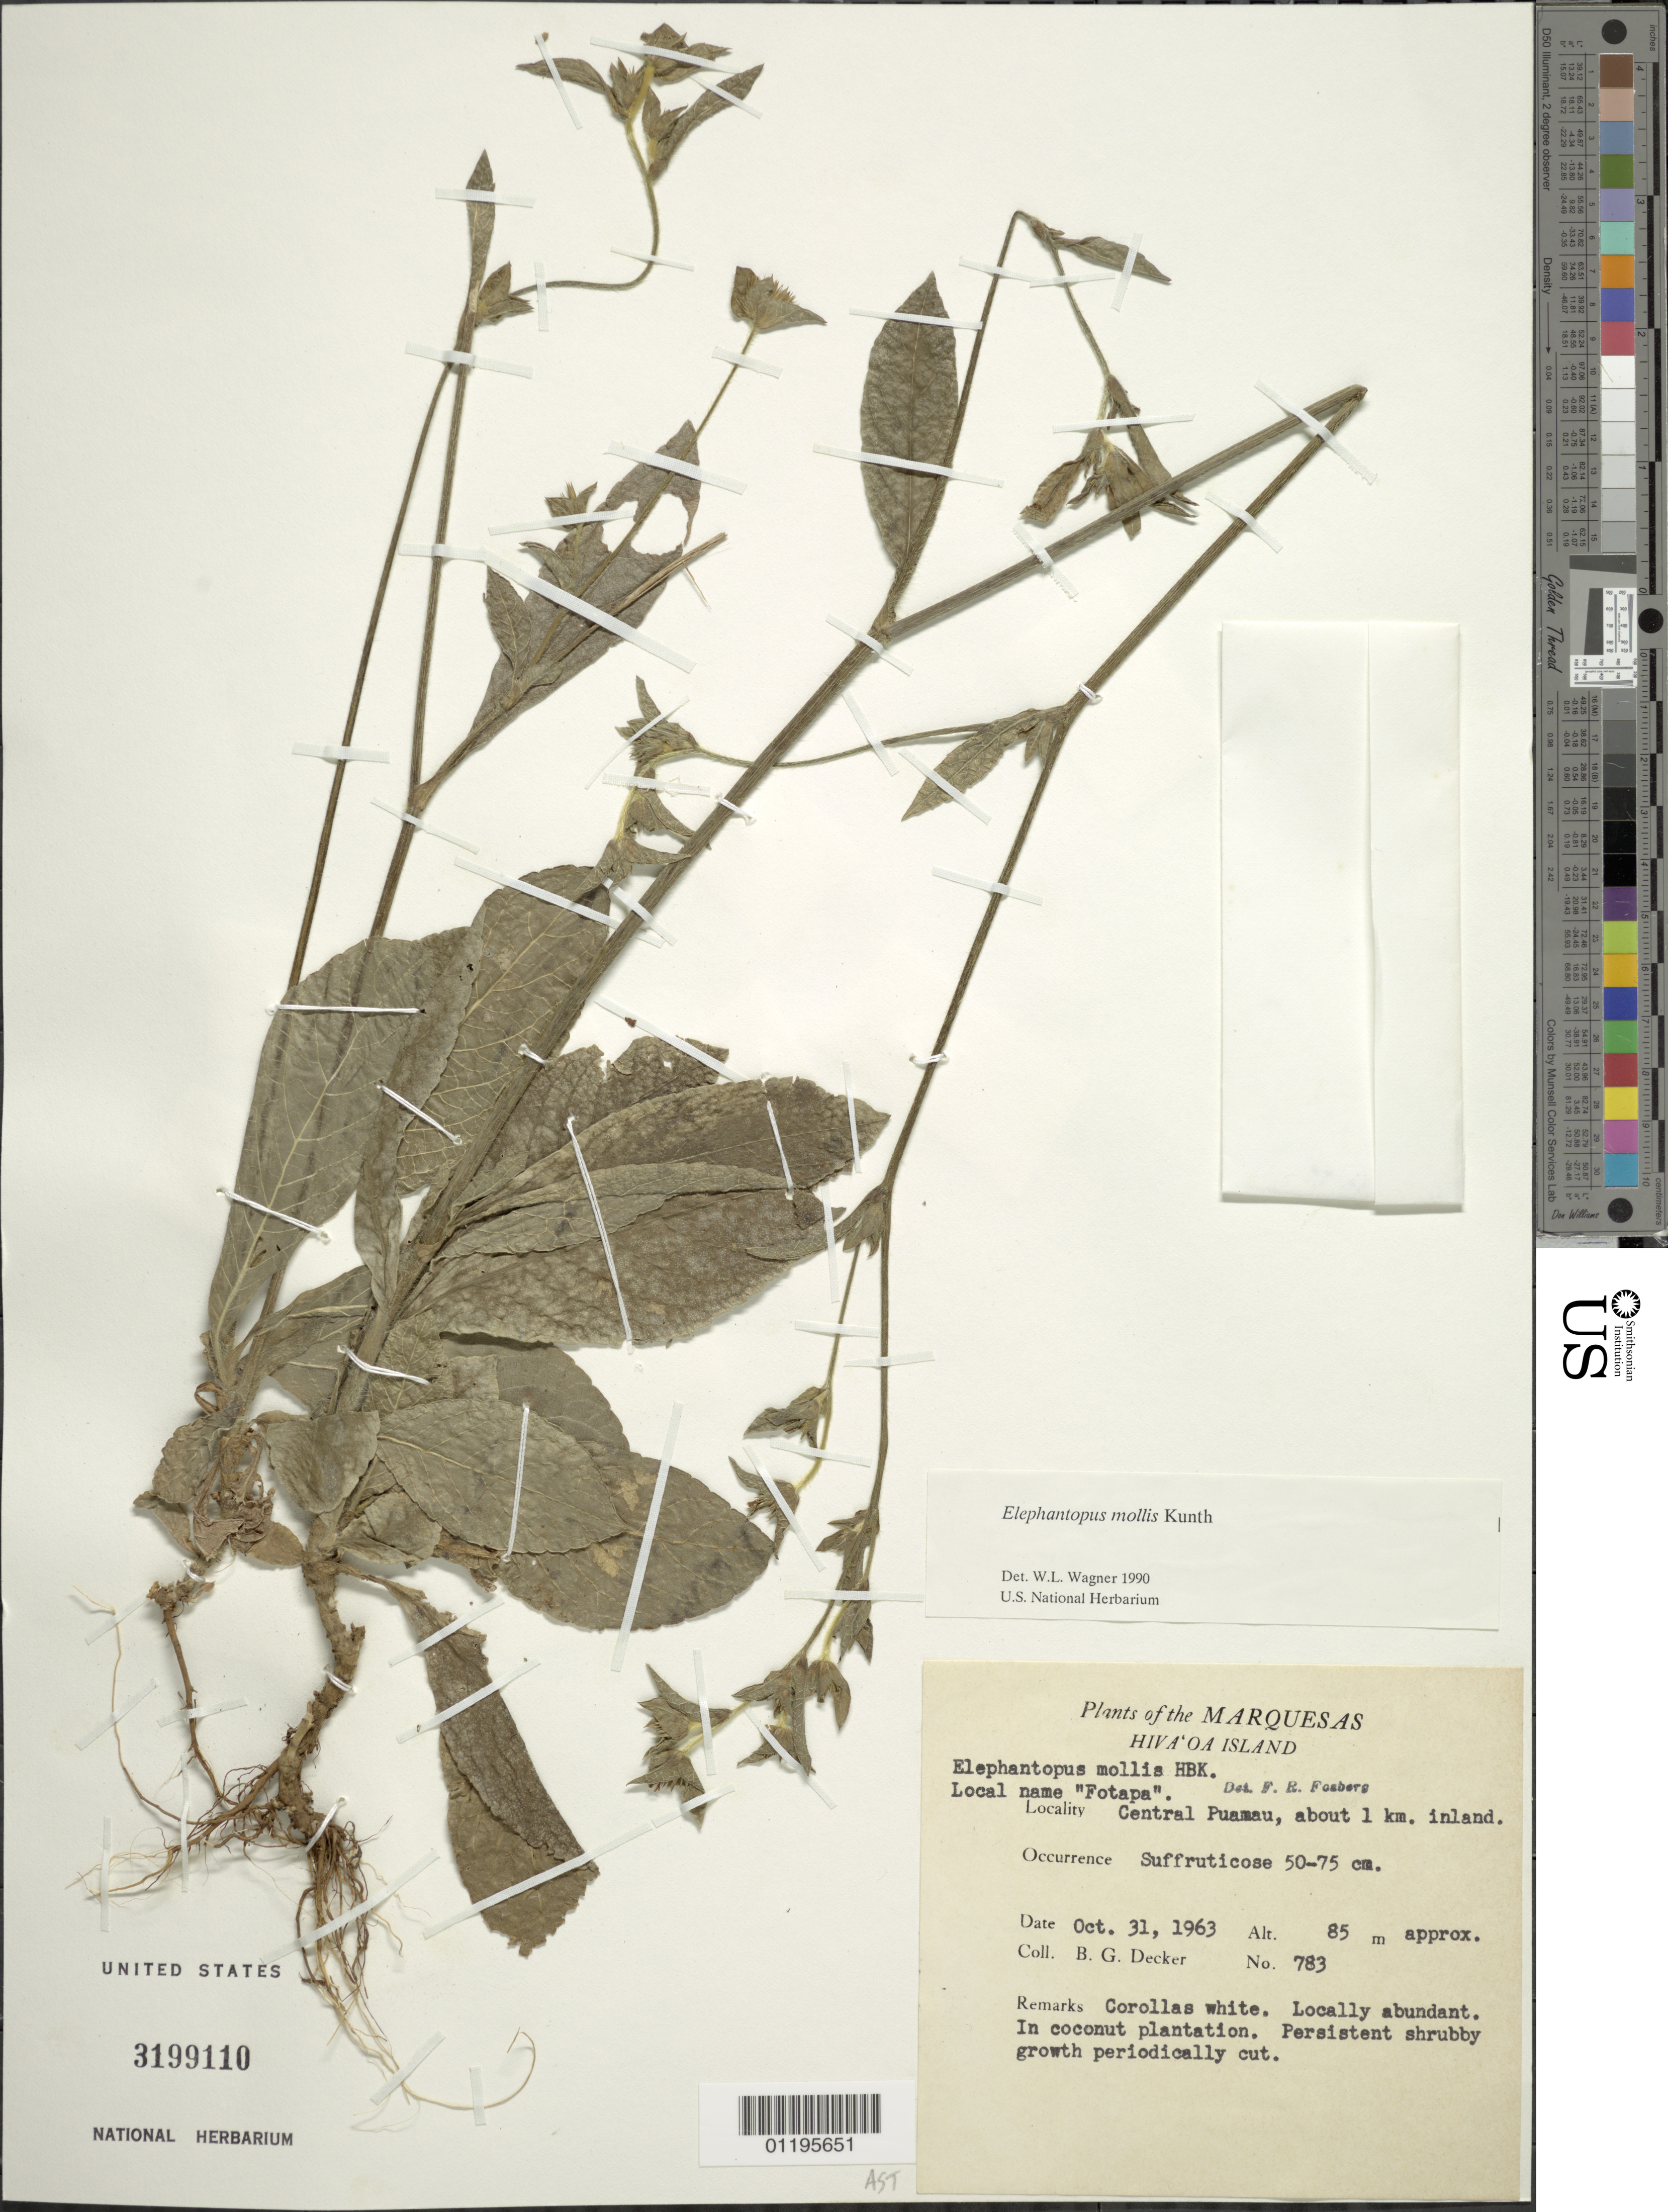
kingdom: Plantae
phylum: Tracheophyta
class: Magnoliopsida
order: Asterales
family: Asteraceae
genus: Elephantopus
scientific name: Elephantopus mollis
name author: Kunth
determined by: Wagner, W. L., (BOT), Smithsonian Institution - National Museum of Natural History (UNITED STATES)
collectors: B. G. Decker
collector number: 783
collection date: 1963-10-31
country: French Polynesia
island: Hiva Oa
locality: central Puamau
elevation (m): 85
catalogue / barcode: US 3199110